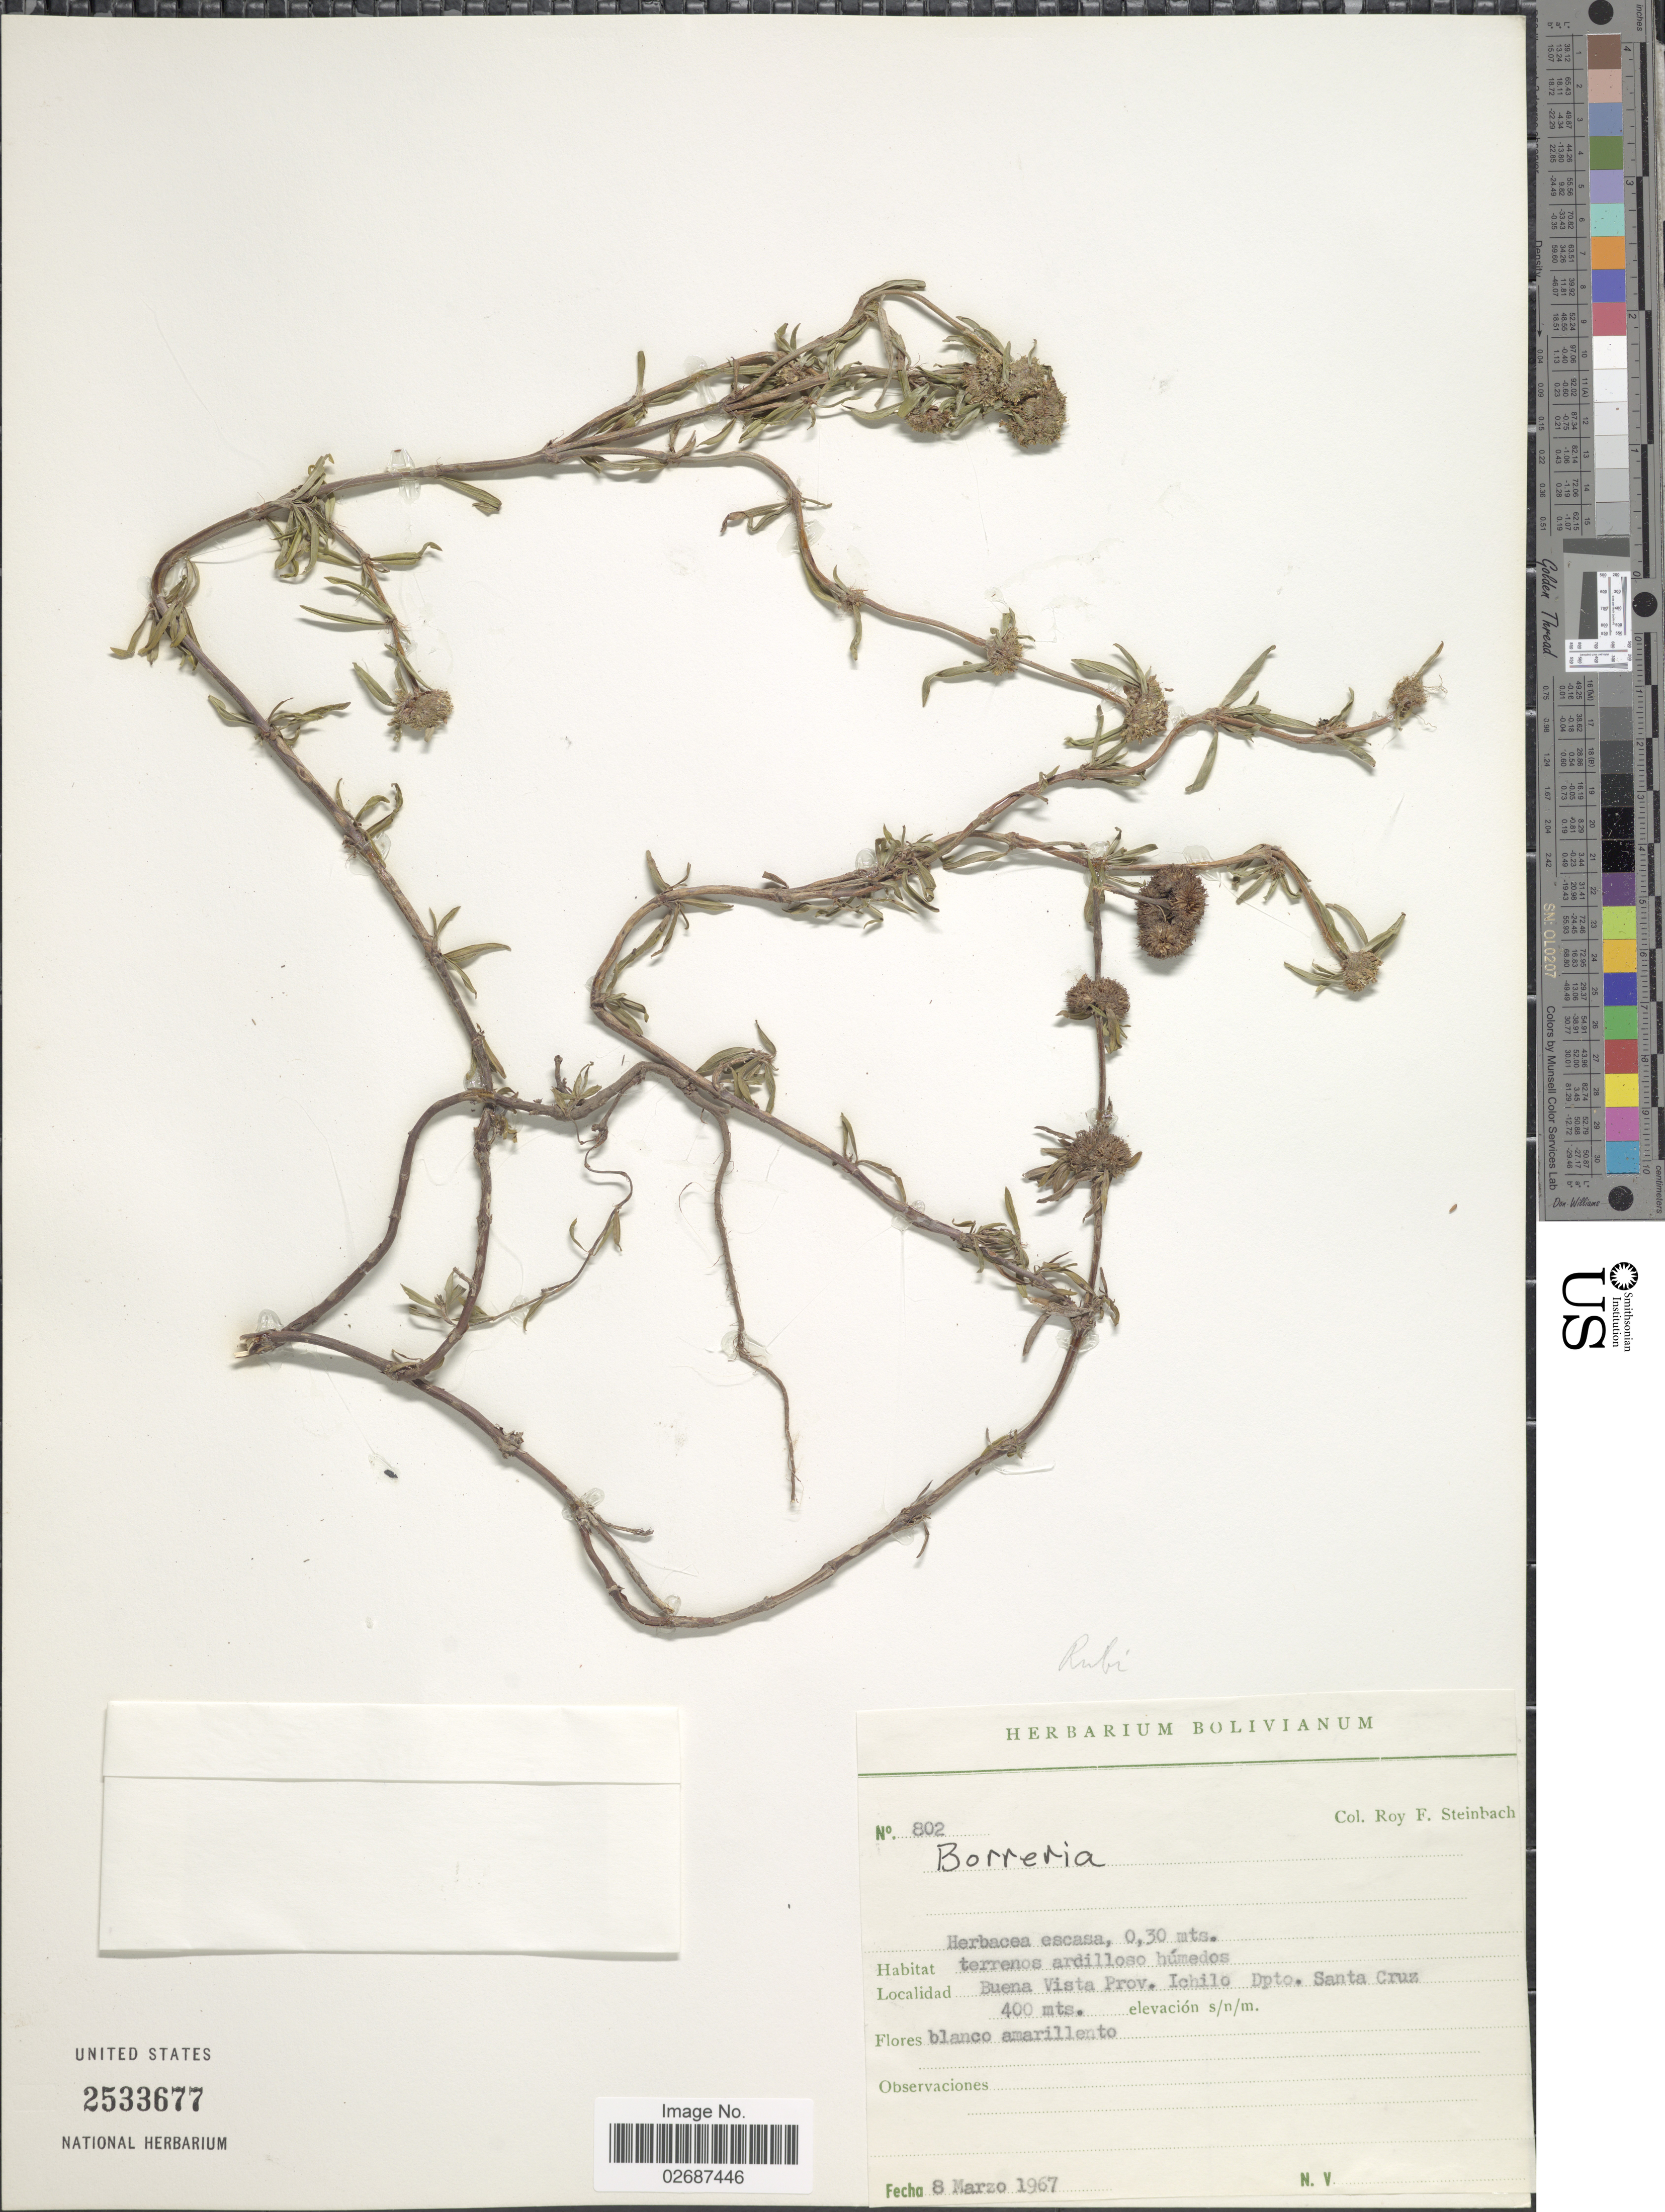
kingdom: Plantae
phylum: Tracheophyta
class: Magnoliopsida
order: Gentianales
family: Rubiaceae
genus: Borreria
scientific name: Borreria sp.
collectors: R. F. Steinbach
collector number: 802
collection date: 1967-03-08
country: Bolivia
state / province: Santa Cruz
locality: Buena Vista Prov. Ichilo, Dpto. Santa Cruz.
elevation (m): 400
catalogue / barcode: US 2533677